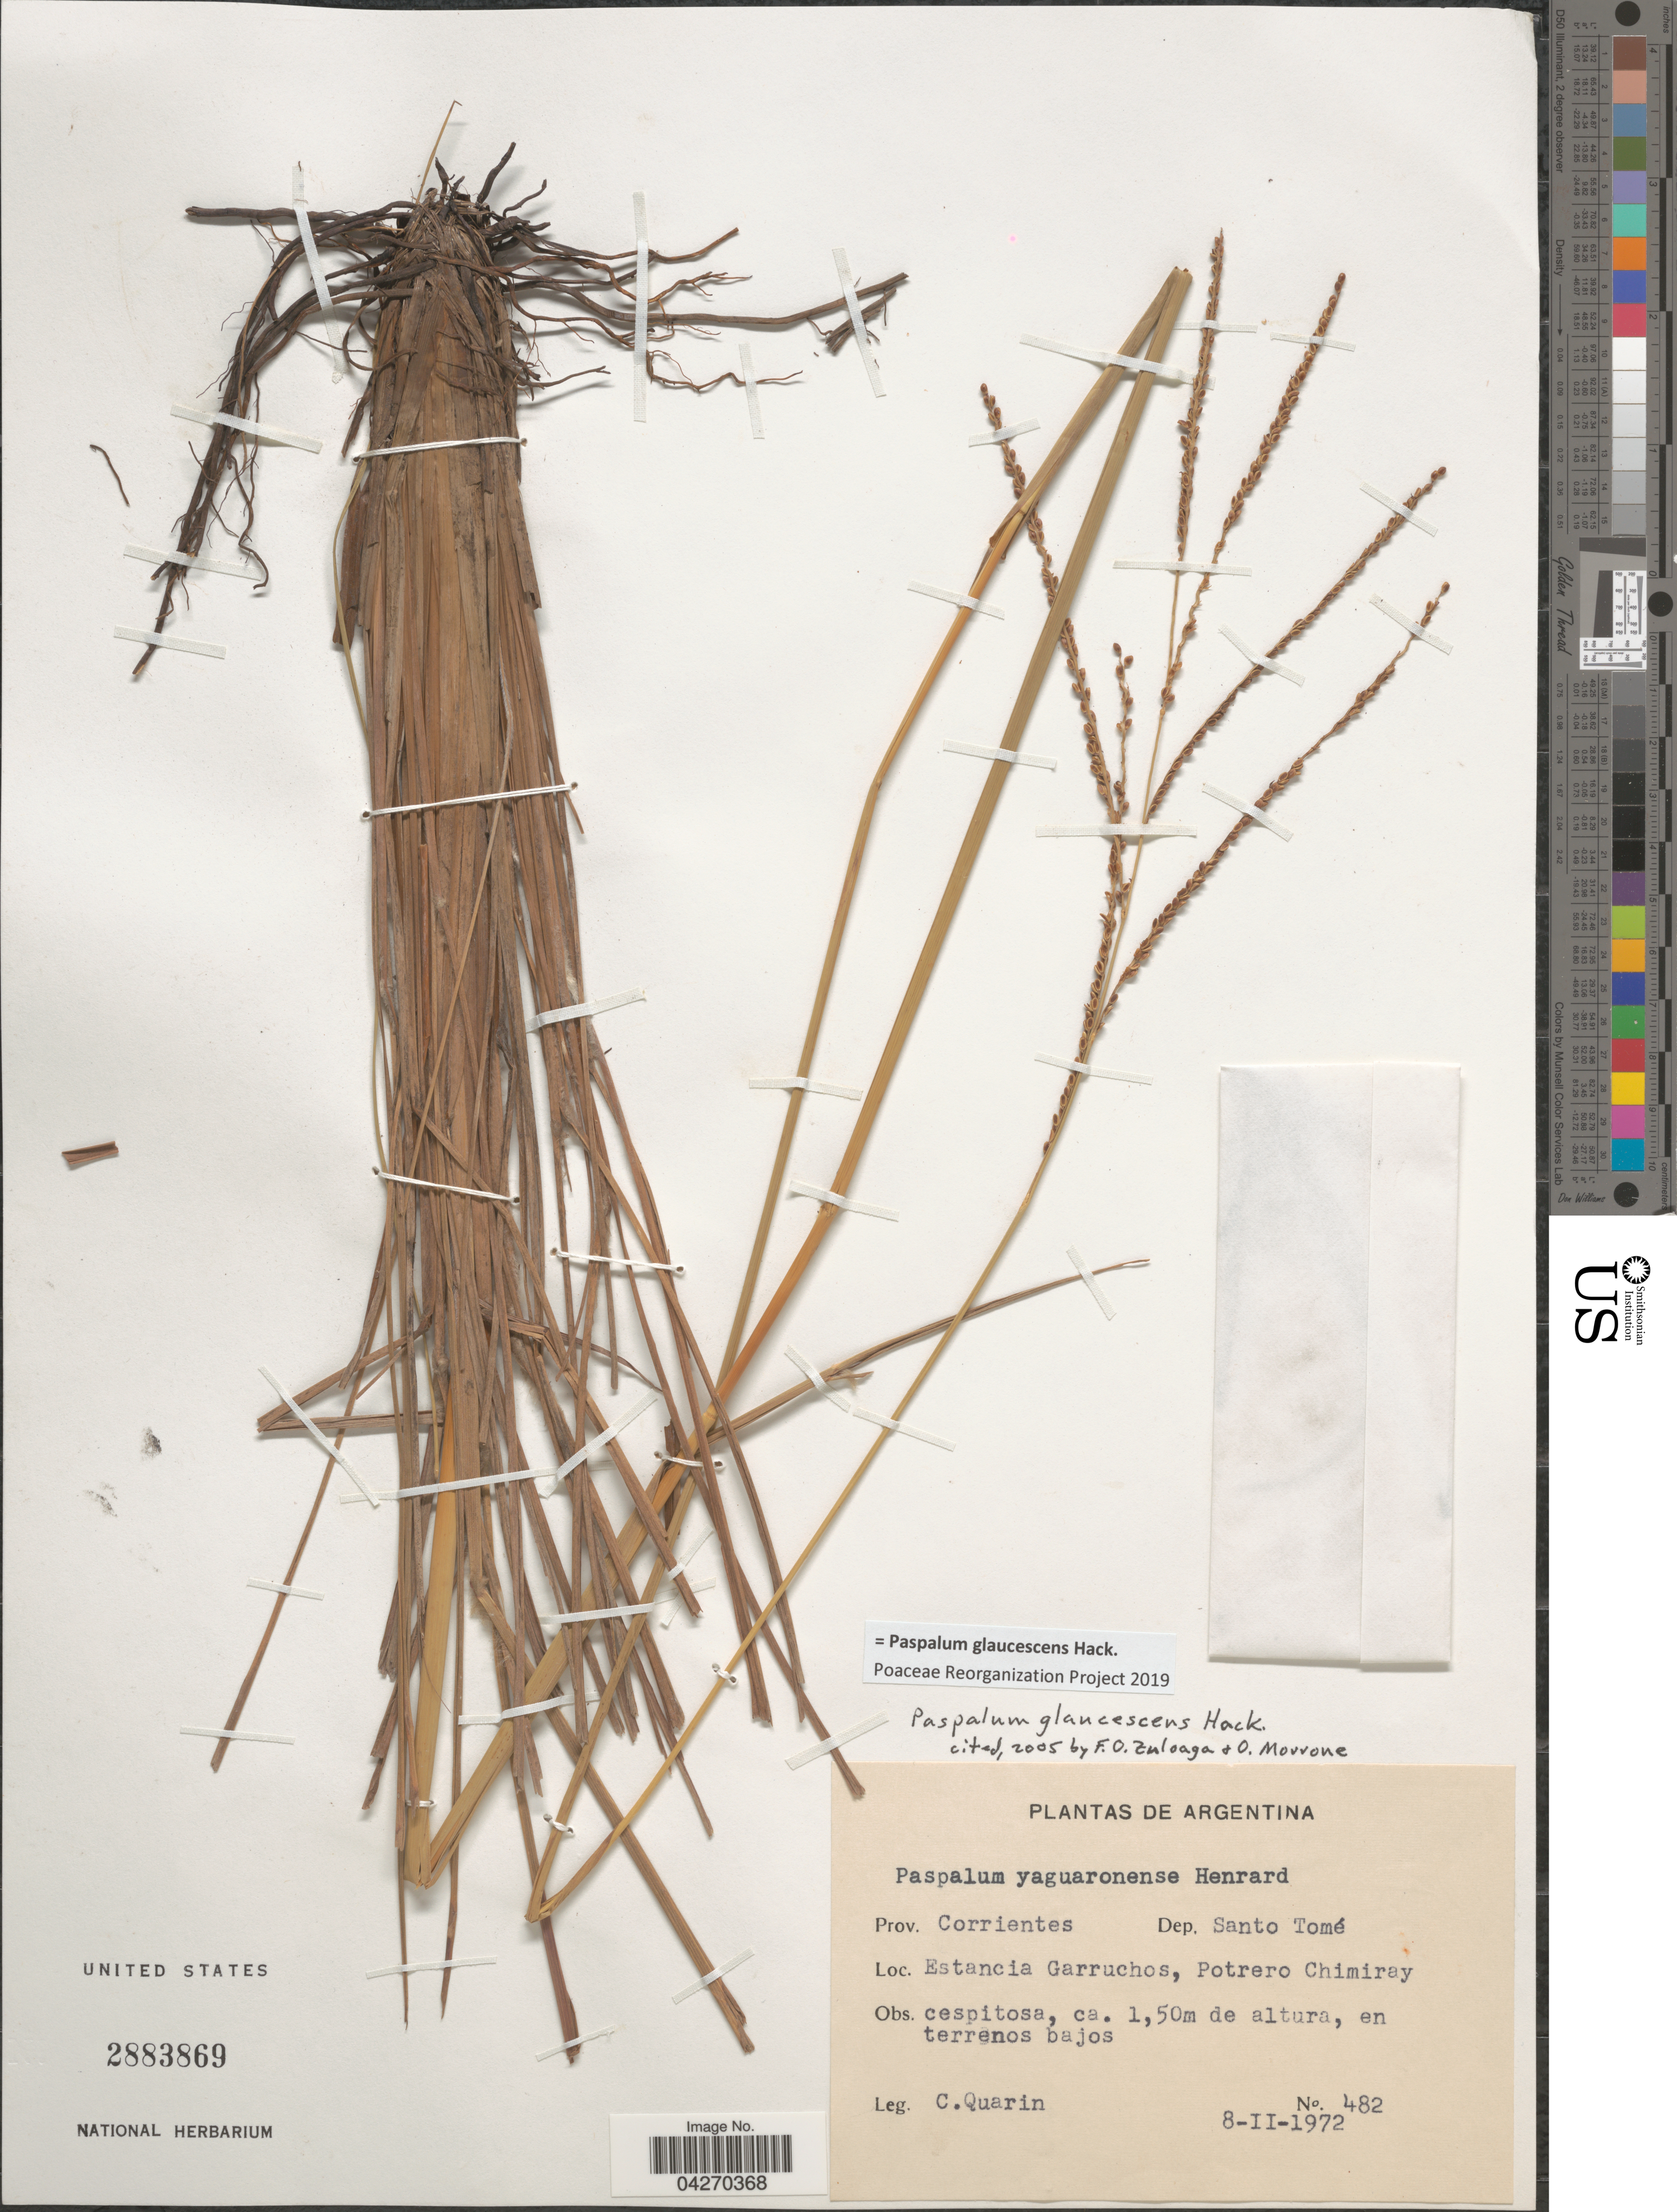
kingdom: Plantae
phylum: Tracheophyta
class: Liliopsida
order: Poales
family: Poaceae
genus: Paspalum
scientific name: Paspalum glaucescens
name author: Hack.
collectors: C. Quarin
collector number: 482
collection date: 1972-02-08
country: Argentina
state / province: Corrientes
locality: Dep. Santo Tomé. Estancia Garruchos, Potrero Chimiray.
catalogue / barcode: US 2883869